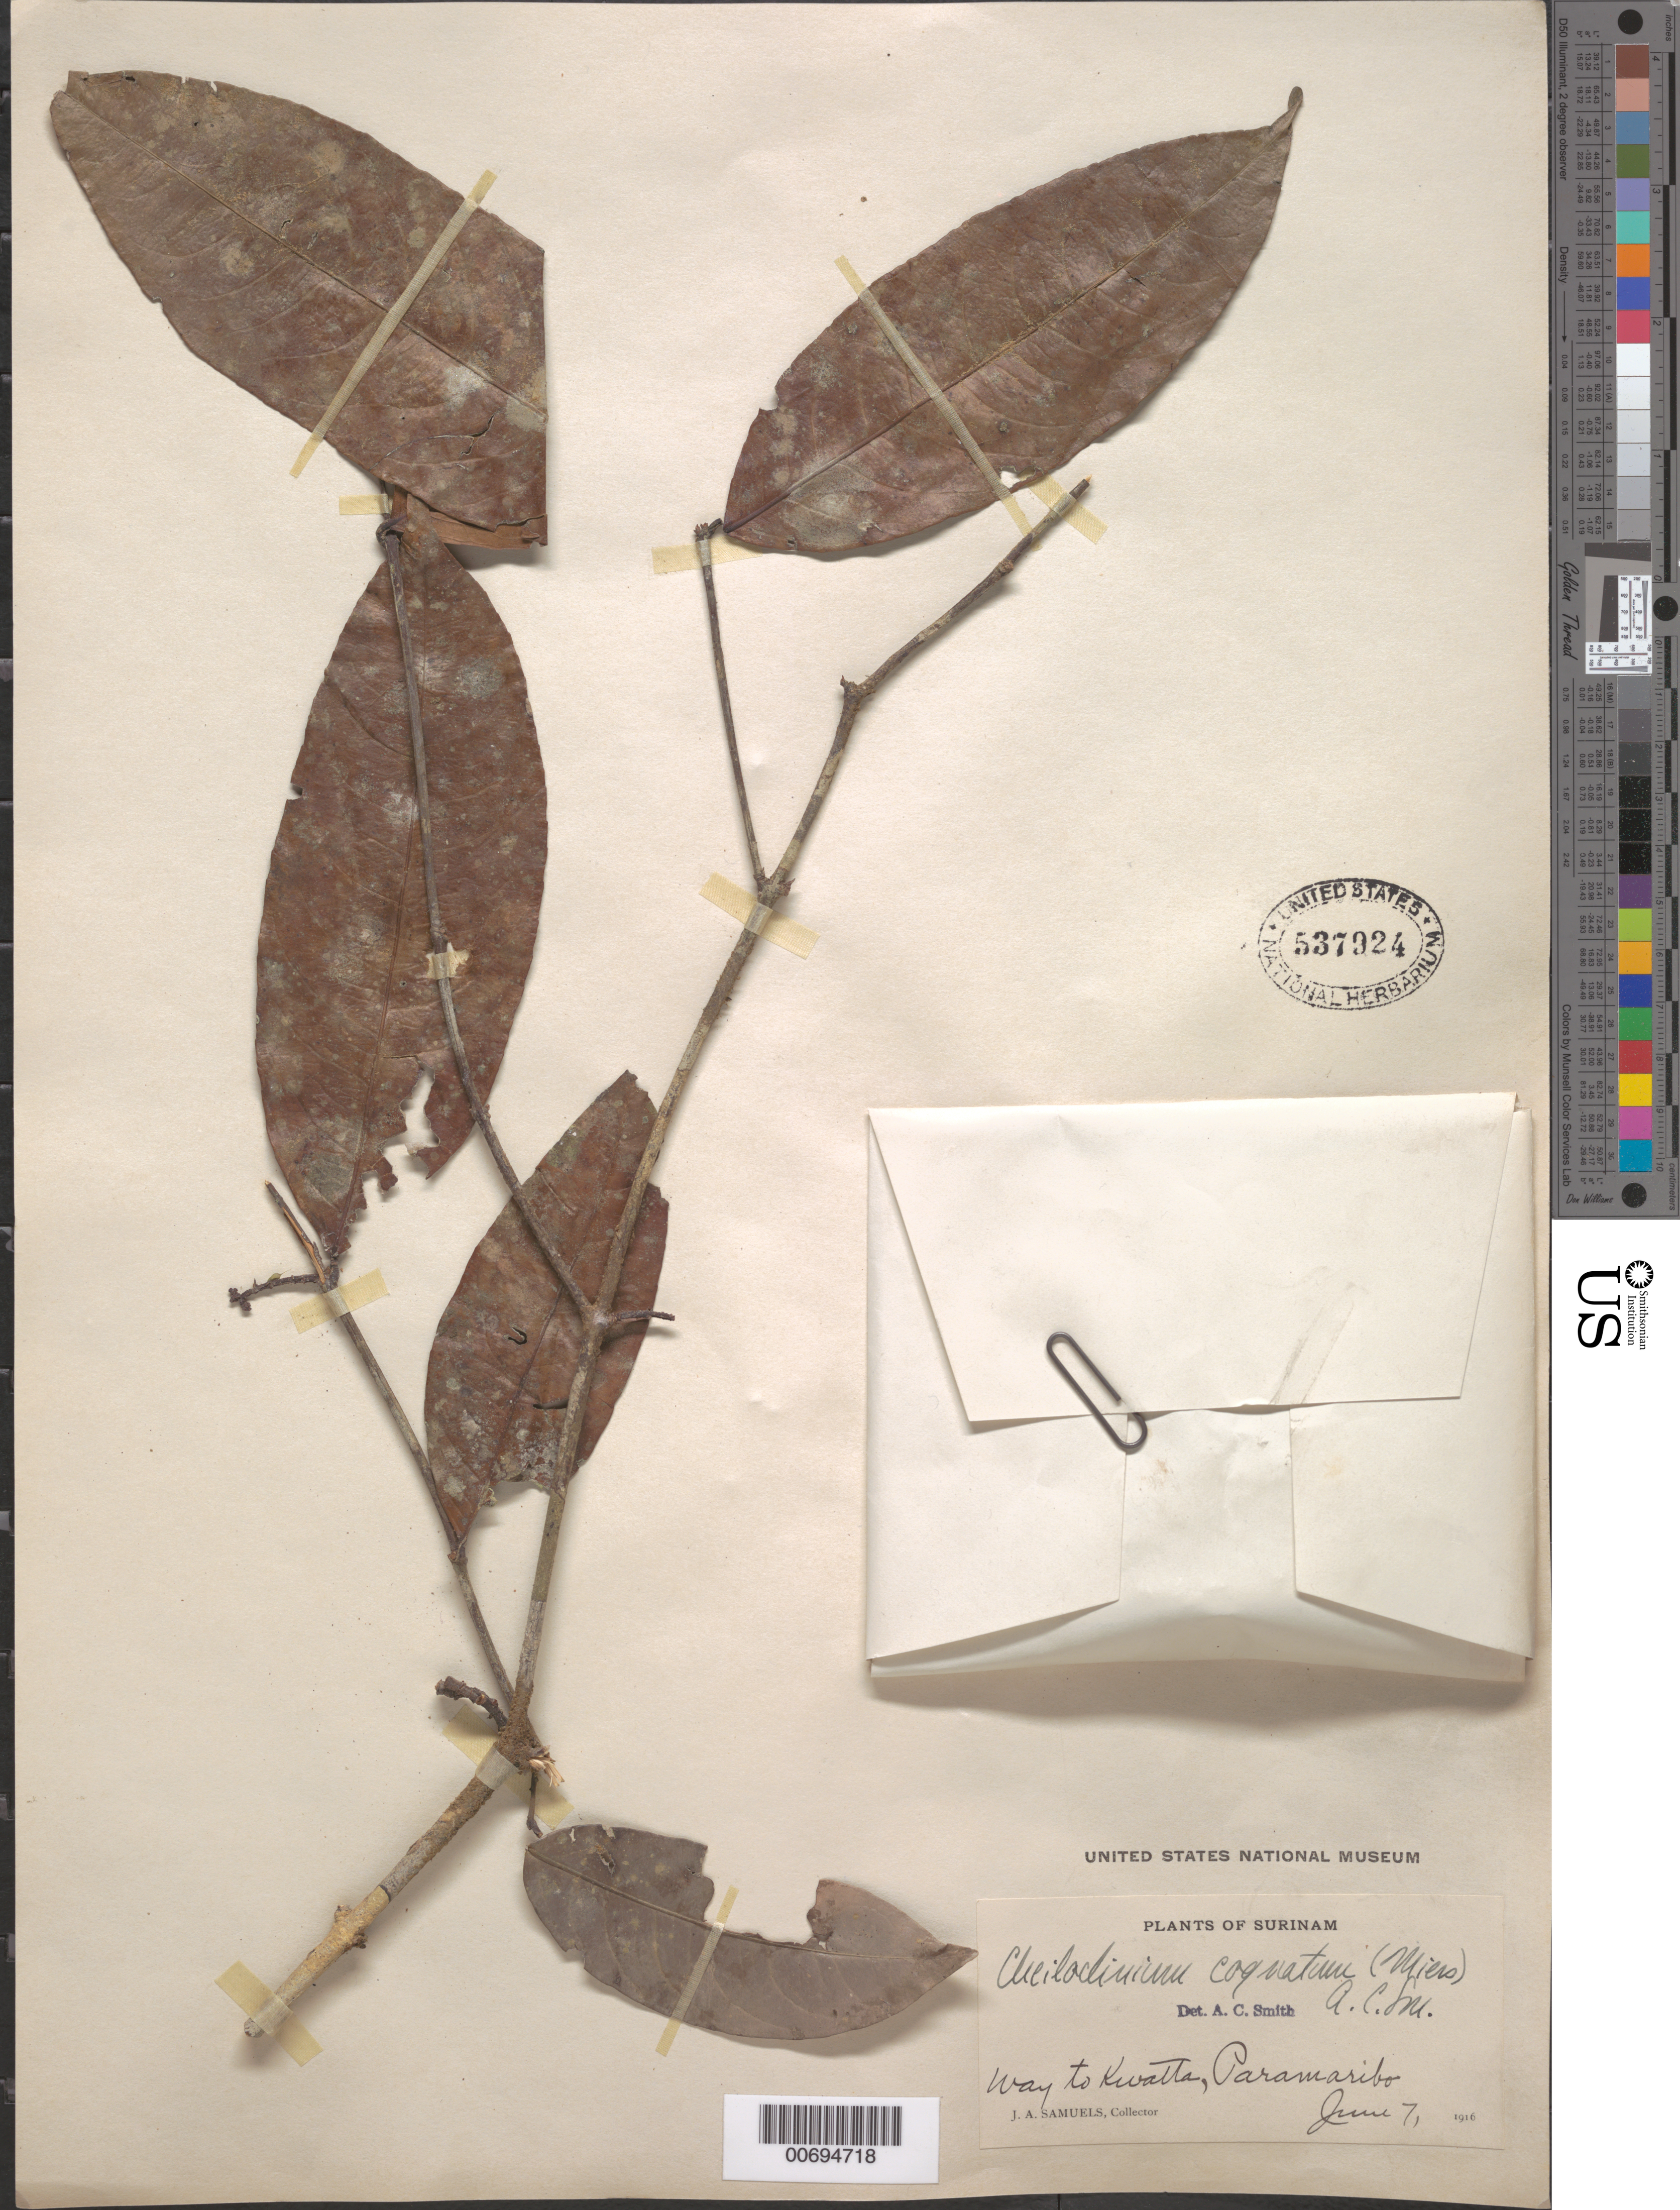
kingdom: Plantae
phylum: Tracheophyta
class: Magnoliopsida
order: Celastrales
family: Celastraceae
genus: Cheiloclinium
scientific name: Cheiloclinium cognatum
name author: (Miers) A.C. Sm.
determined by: Smith, A. C.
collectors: J. A. Samuels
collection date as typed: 7-Jun-16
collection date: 1916-06-07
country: Suriname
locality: Paramaribo, way to Kwatta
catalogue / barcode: US 537924